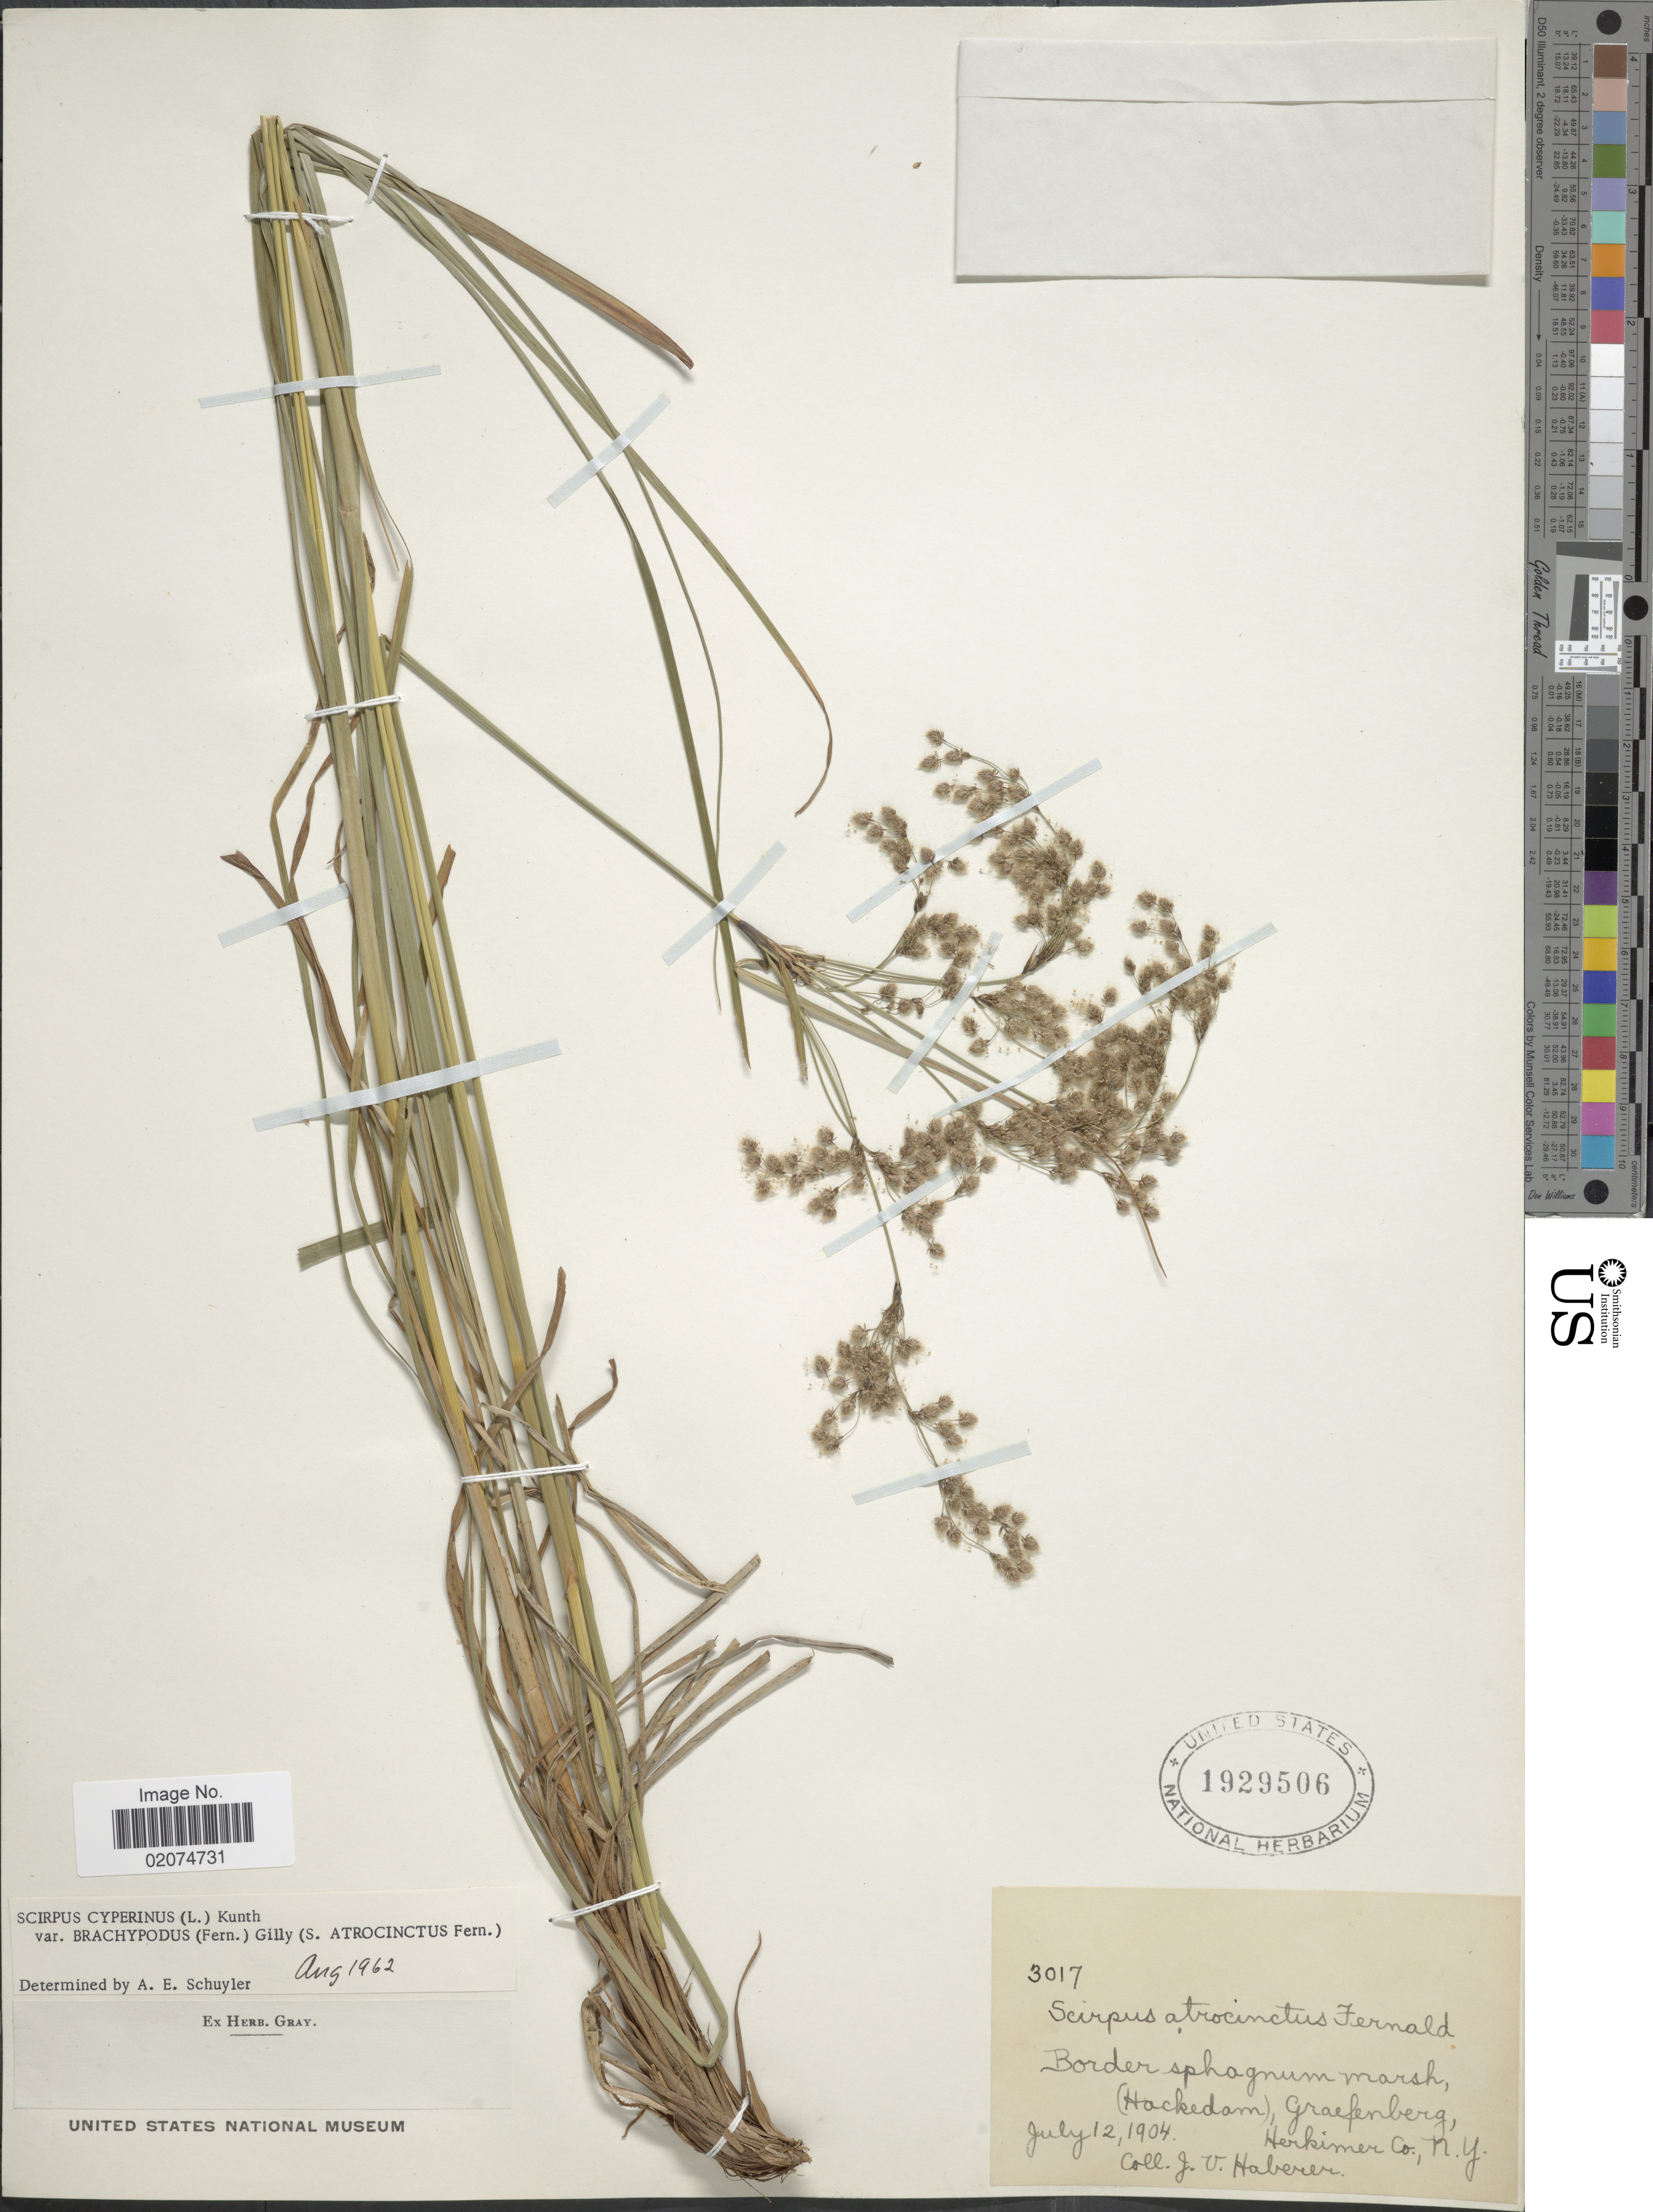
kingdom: Plantae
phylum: Tracheophyta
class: Liliopsida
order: Poales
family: Cyperaceae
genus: Scirpus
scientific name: Scirpus atrocinctus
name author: Fernald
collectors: J. V. Haberer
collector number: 3017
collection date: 1904-07-12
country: United States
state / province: New York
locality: Hackedam, Graefenberg, Herkimer Co., N.Y.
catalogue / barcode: US 1929506